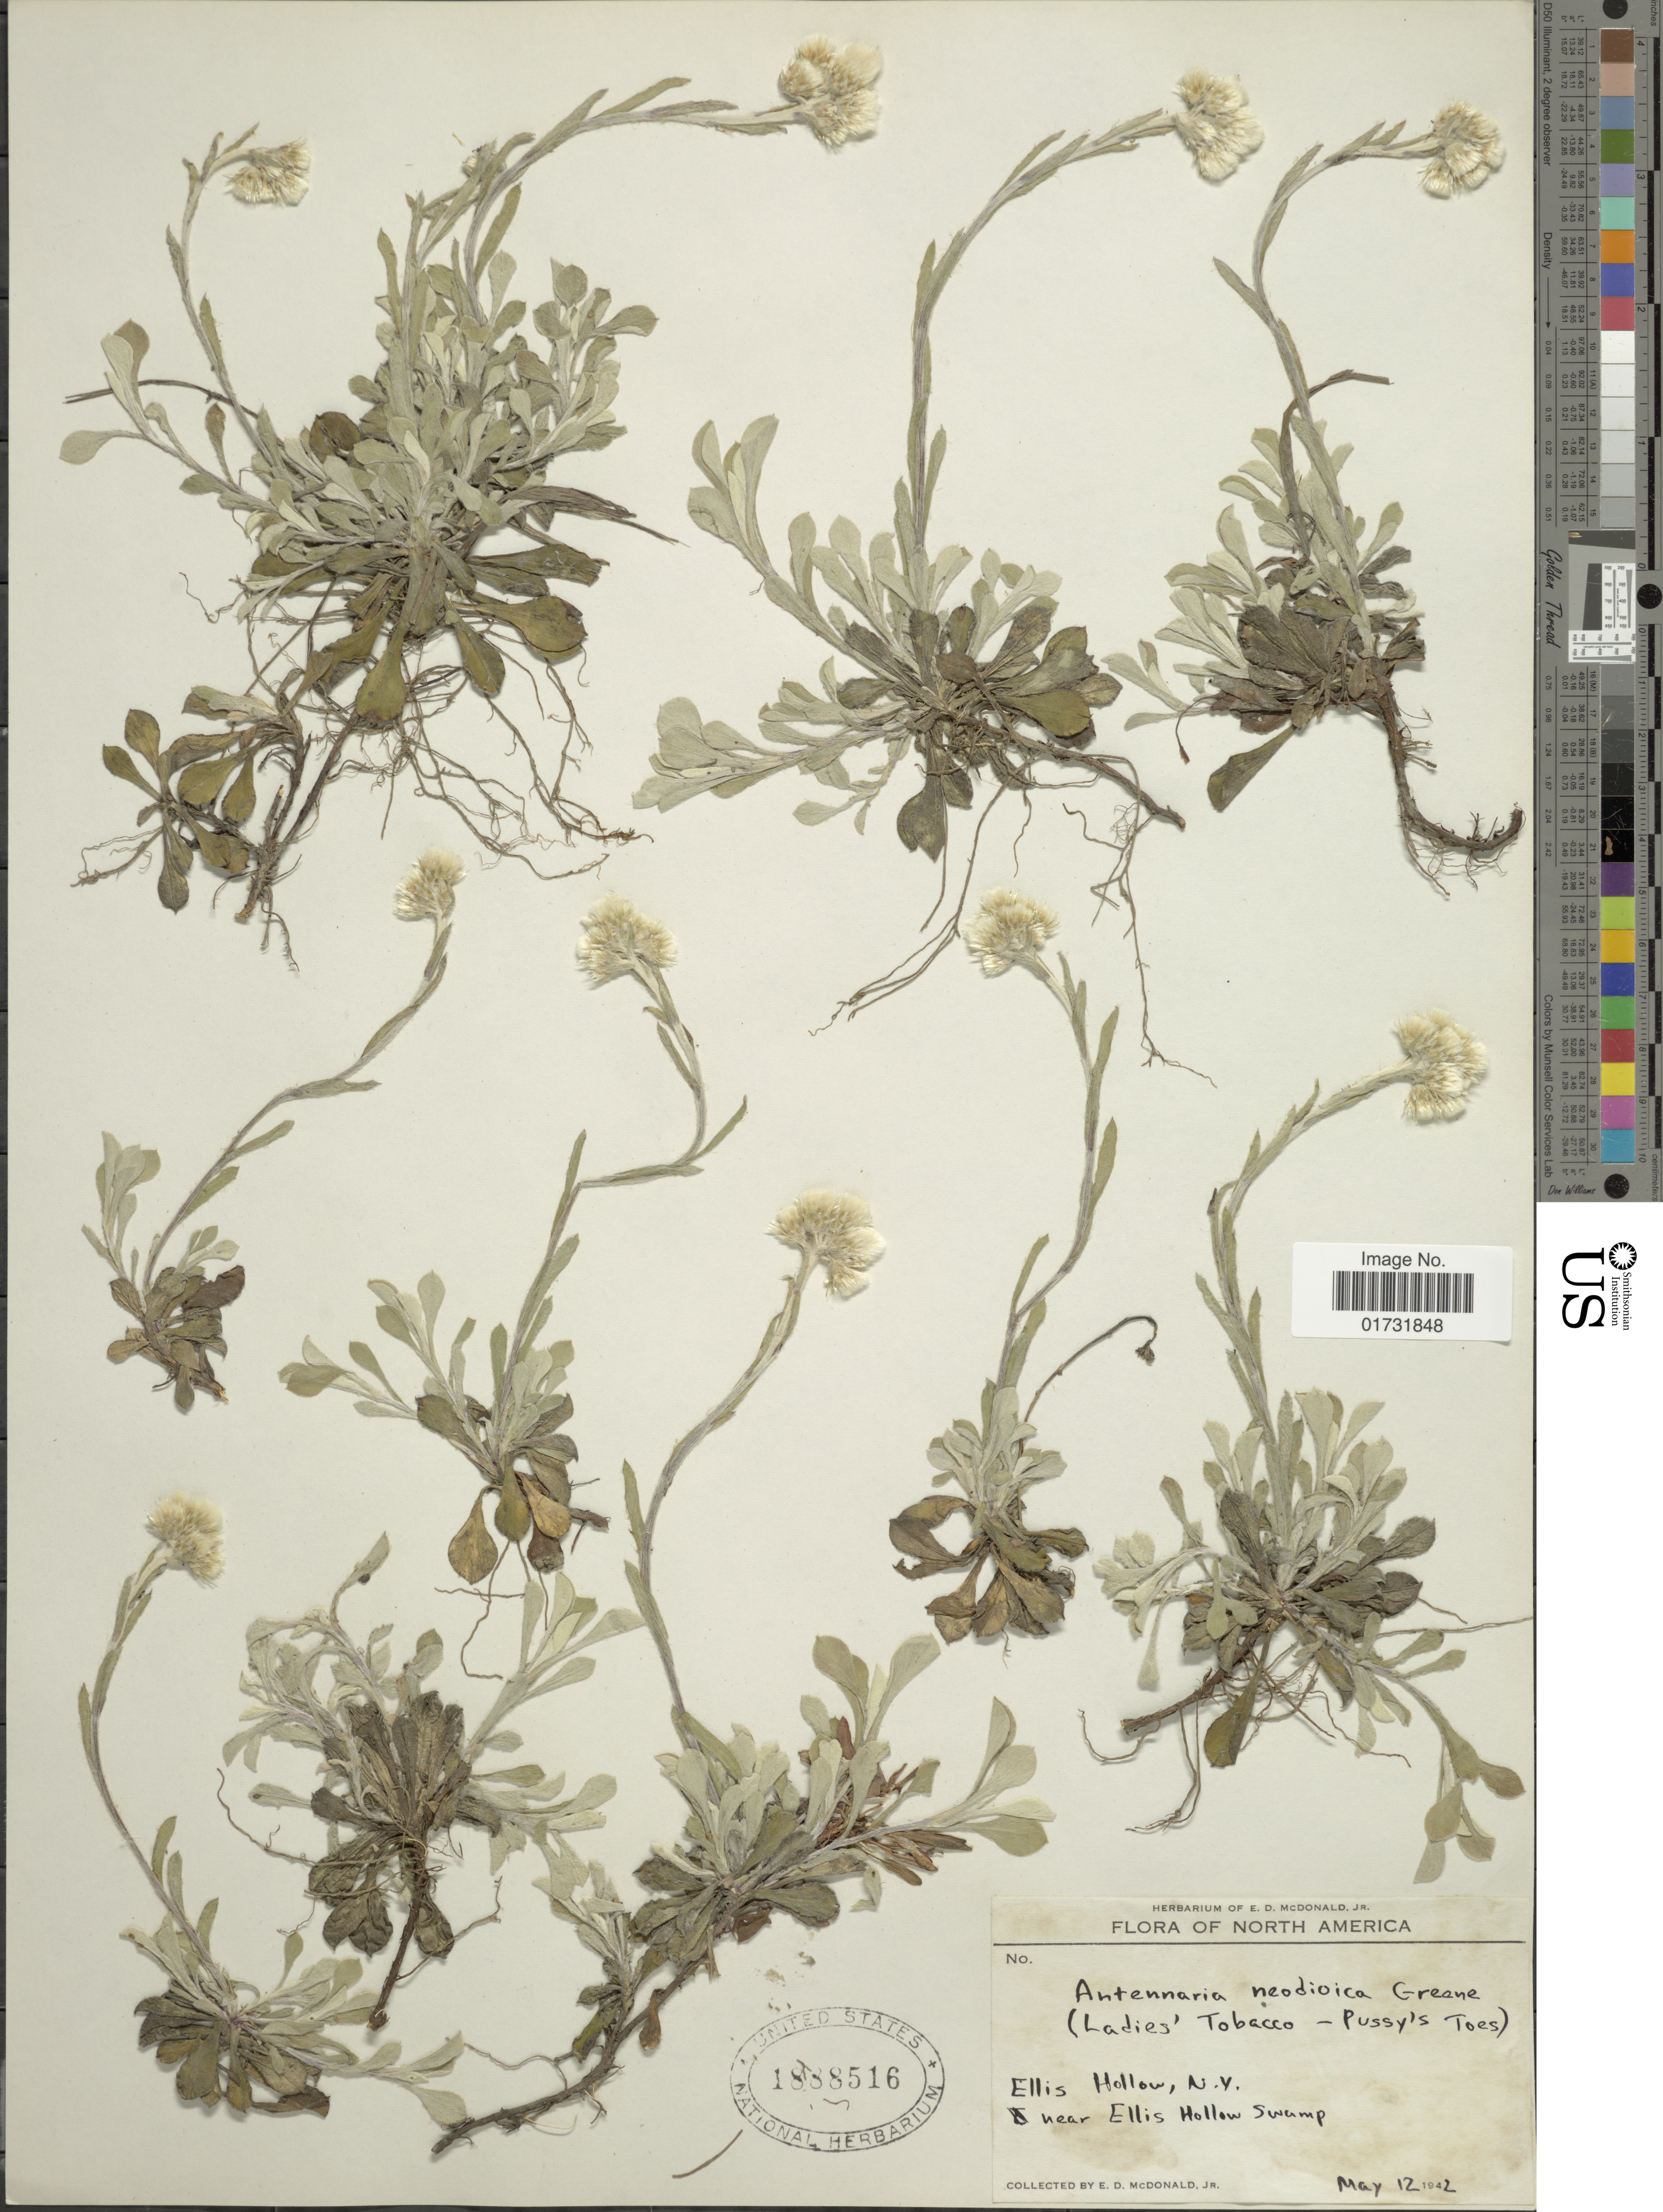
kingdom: Plantae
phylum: Tracheophyta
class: Magnoliopsida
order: Asterales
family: Asteraceae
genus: Antennaria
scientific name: Antennaria neodioica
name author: Greene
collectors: E. D. McDonald Jr.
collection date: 1942-05-12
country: United States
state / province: New York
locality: Ellis Hollow. near Ellis Hollow Swamp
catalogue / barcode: US 1888516